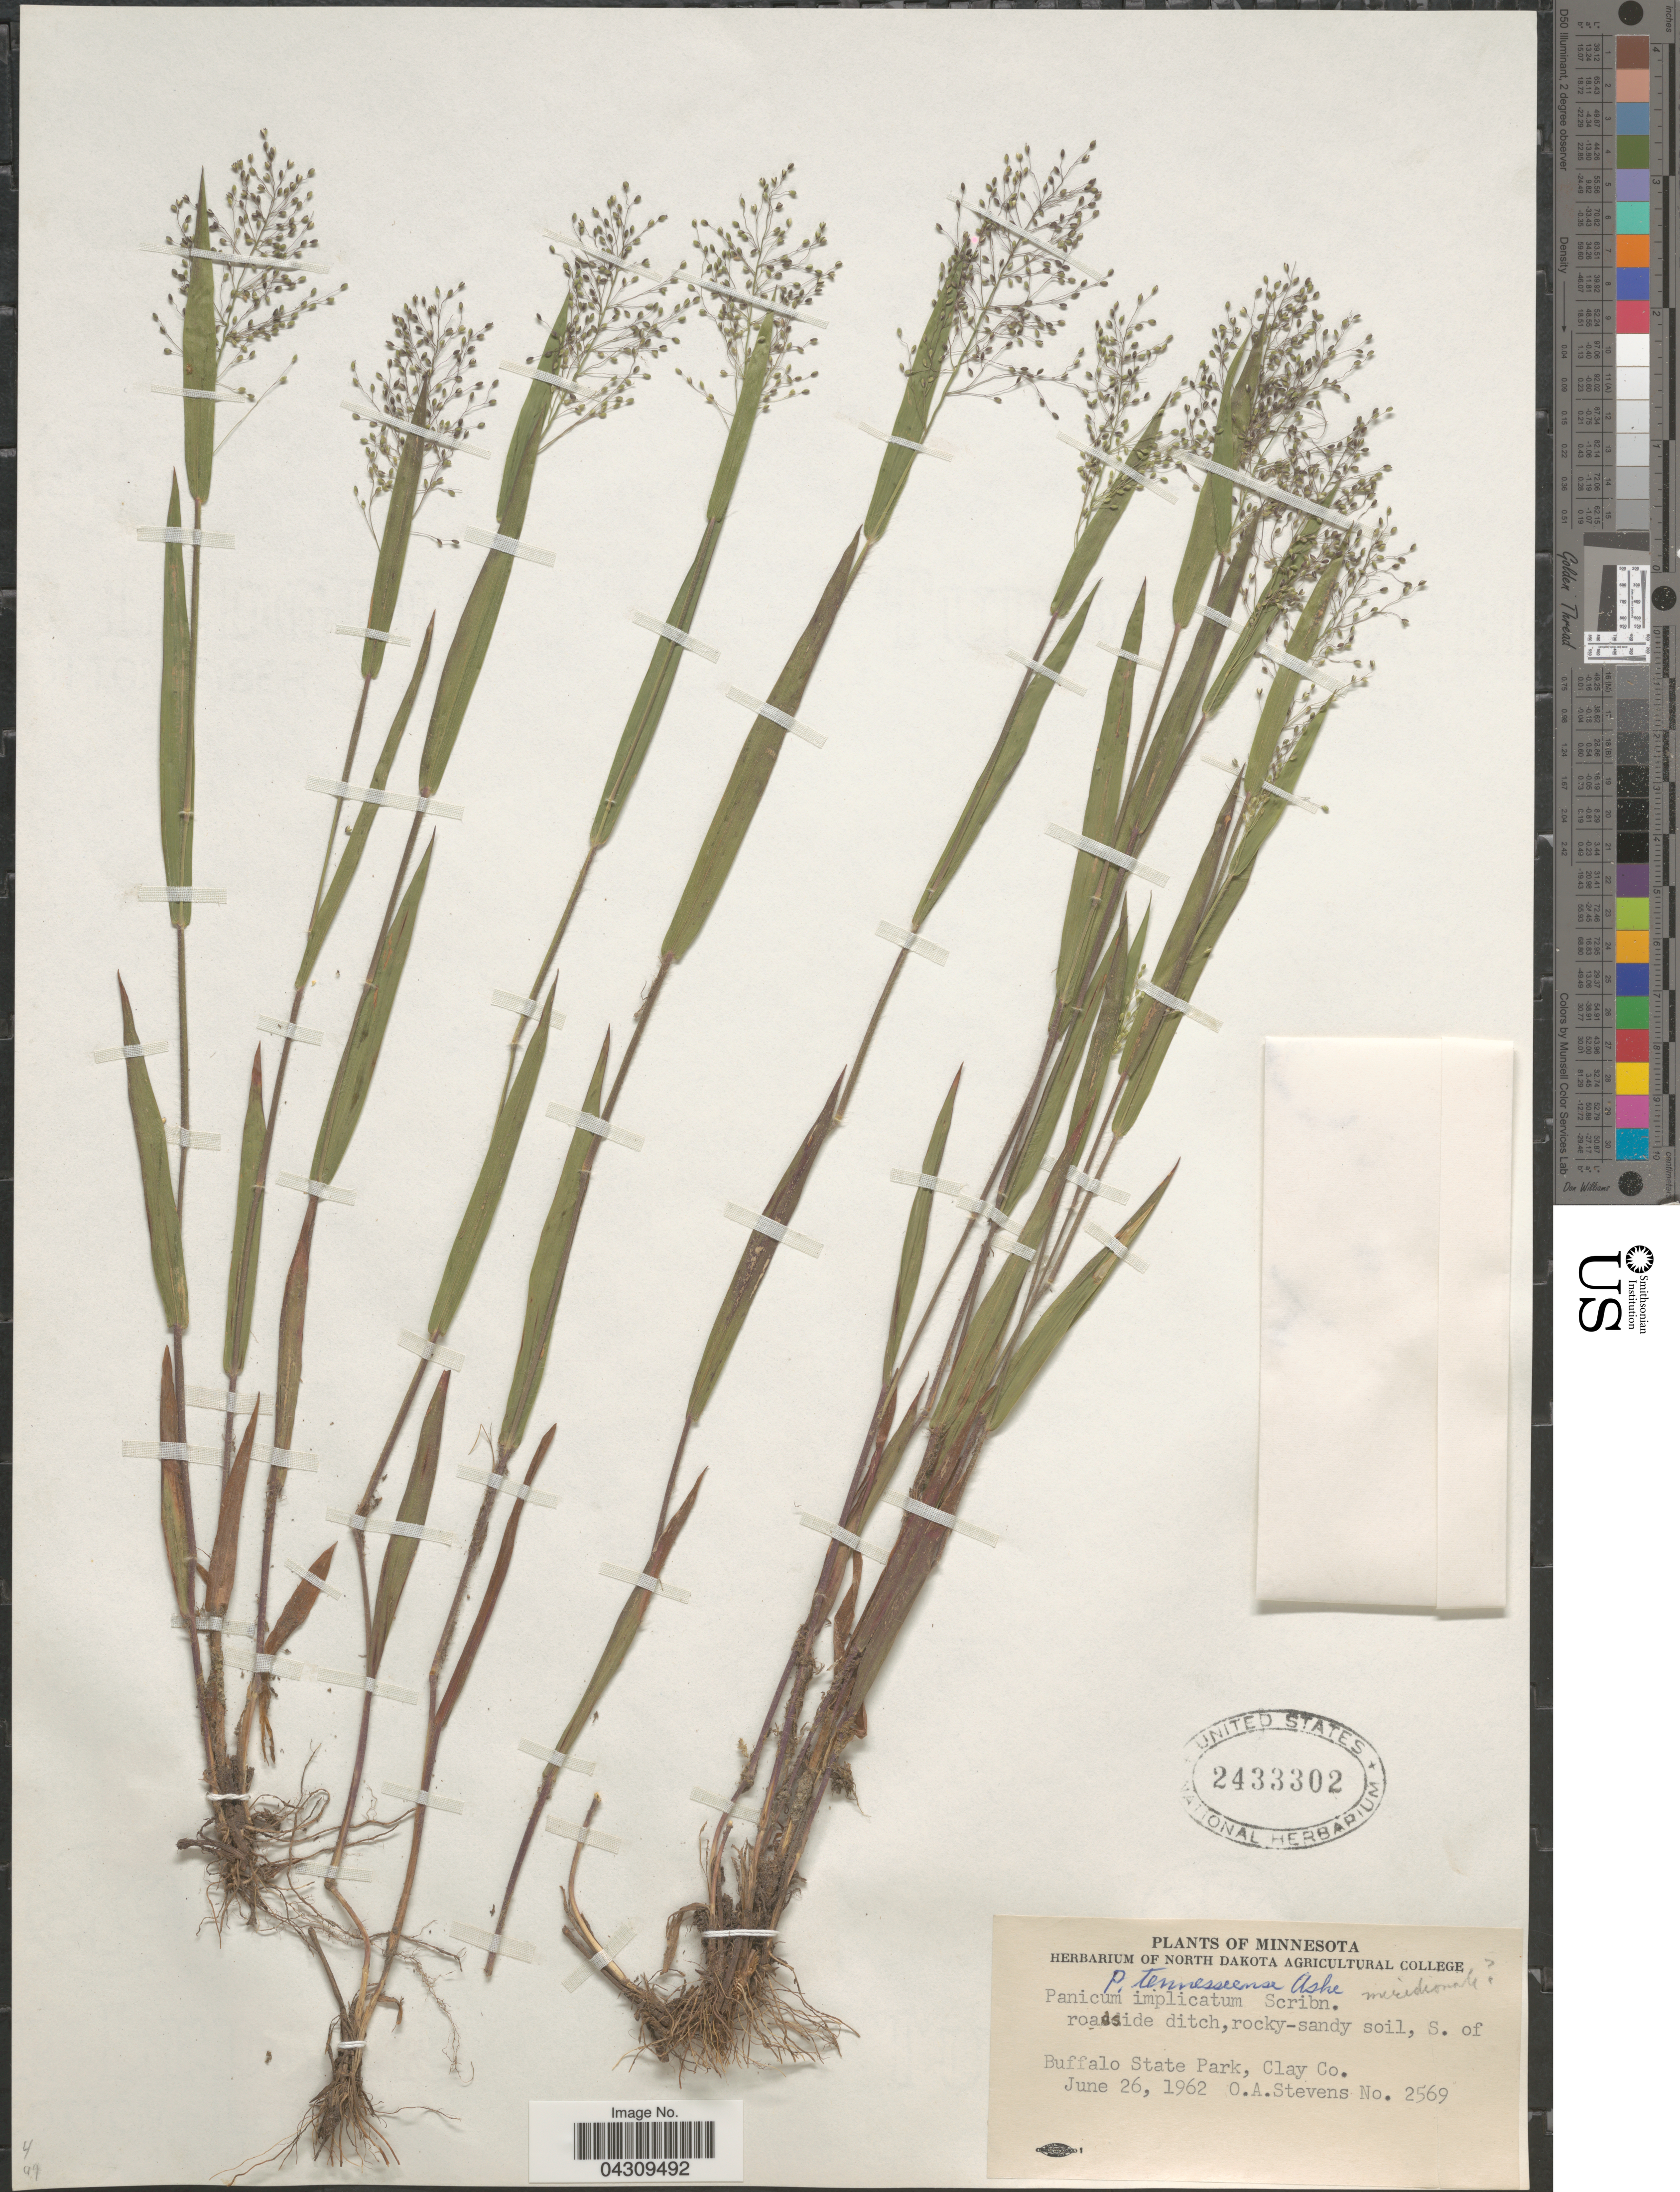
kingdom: Plantae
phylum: Tracheophyta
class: Liliopsida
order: Poales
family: Poaceae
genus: Dichanthelium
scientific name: Dichanthelium acuminatum var. acuminatum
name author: (Sw.) Gould & C.A. Clark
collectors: O. A. Stevens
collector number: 2569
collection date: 1962-06-26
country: United States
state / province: Minnesota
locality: Roadside ditch, rocky-sandy soil, S. of Buffalo State Park, Clay Co.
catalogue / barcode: US 2433302